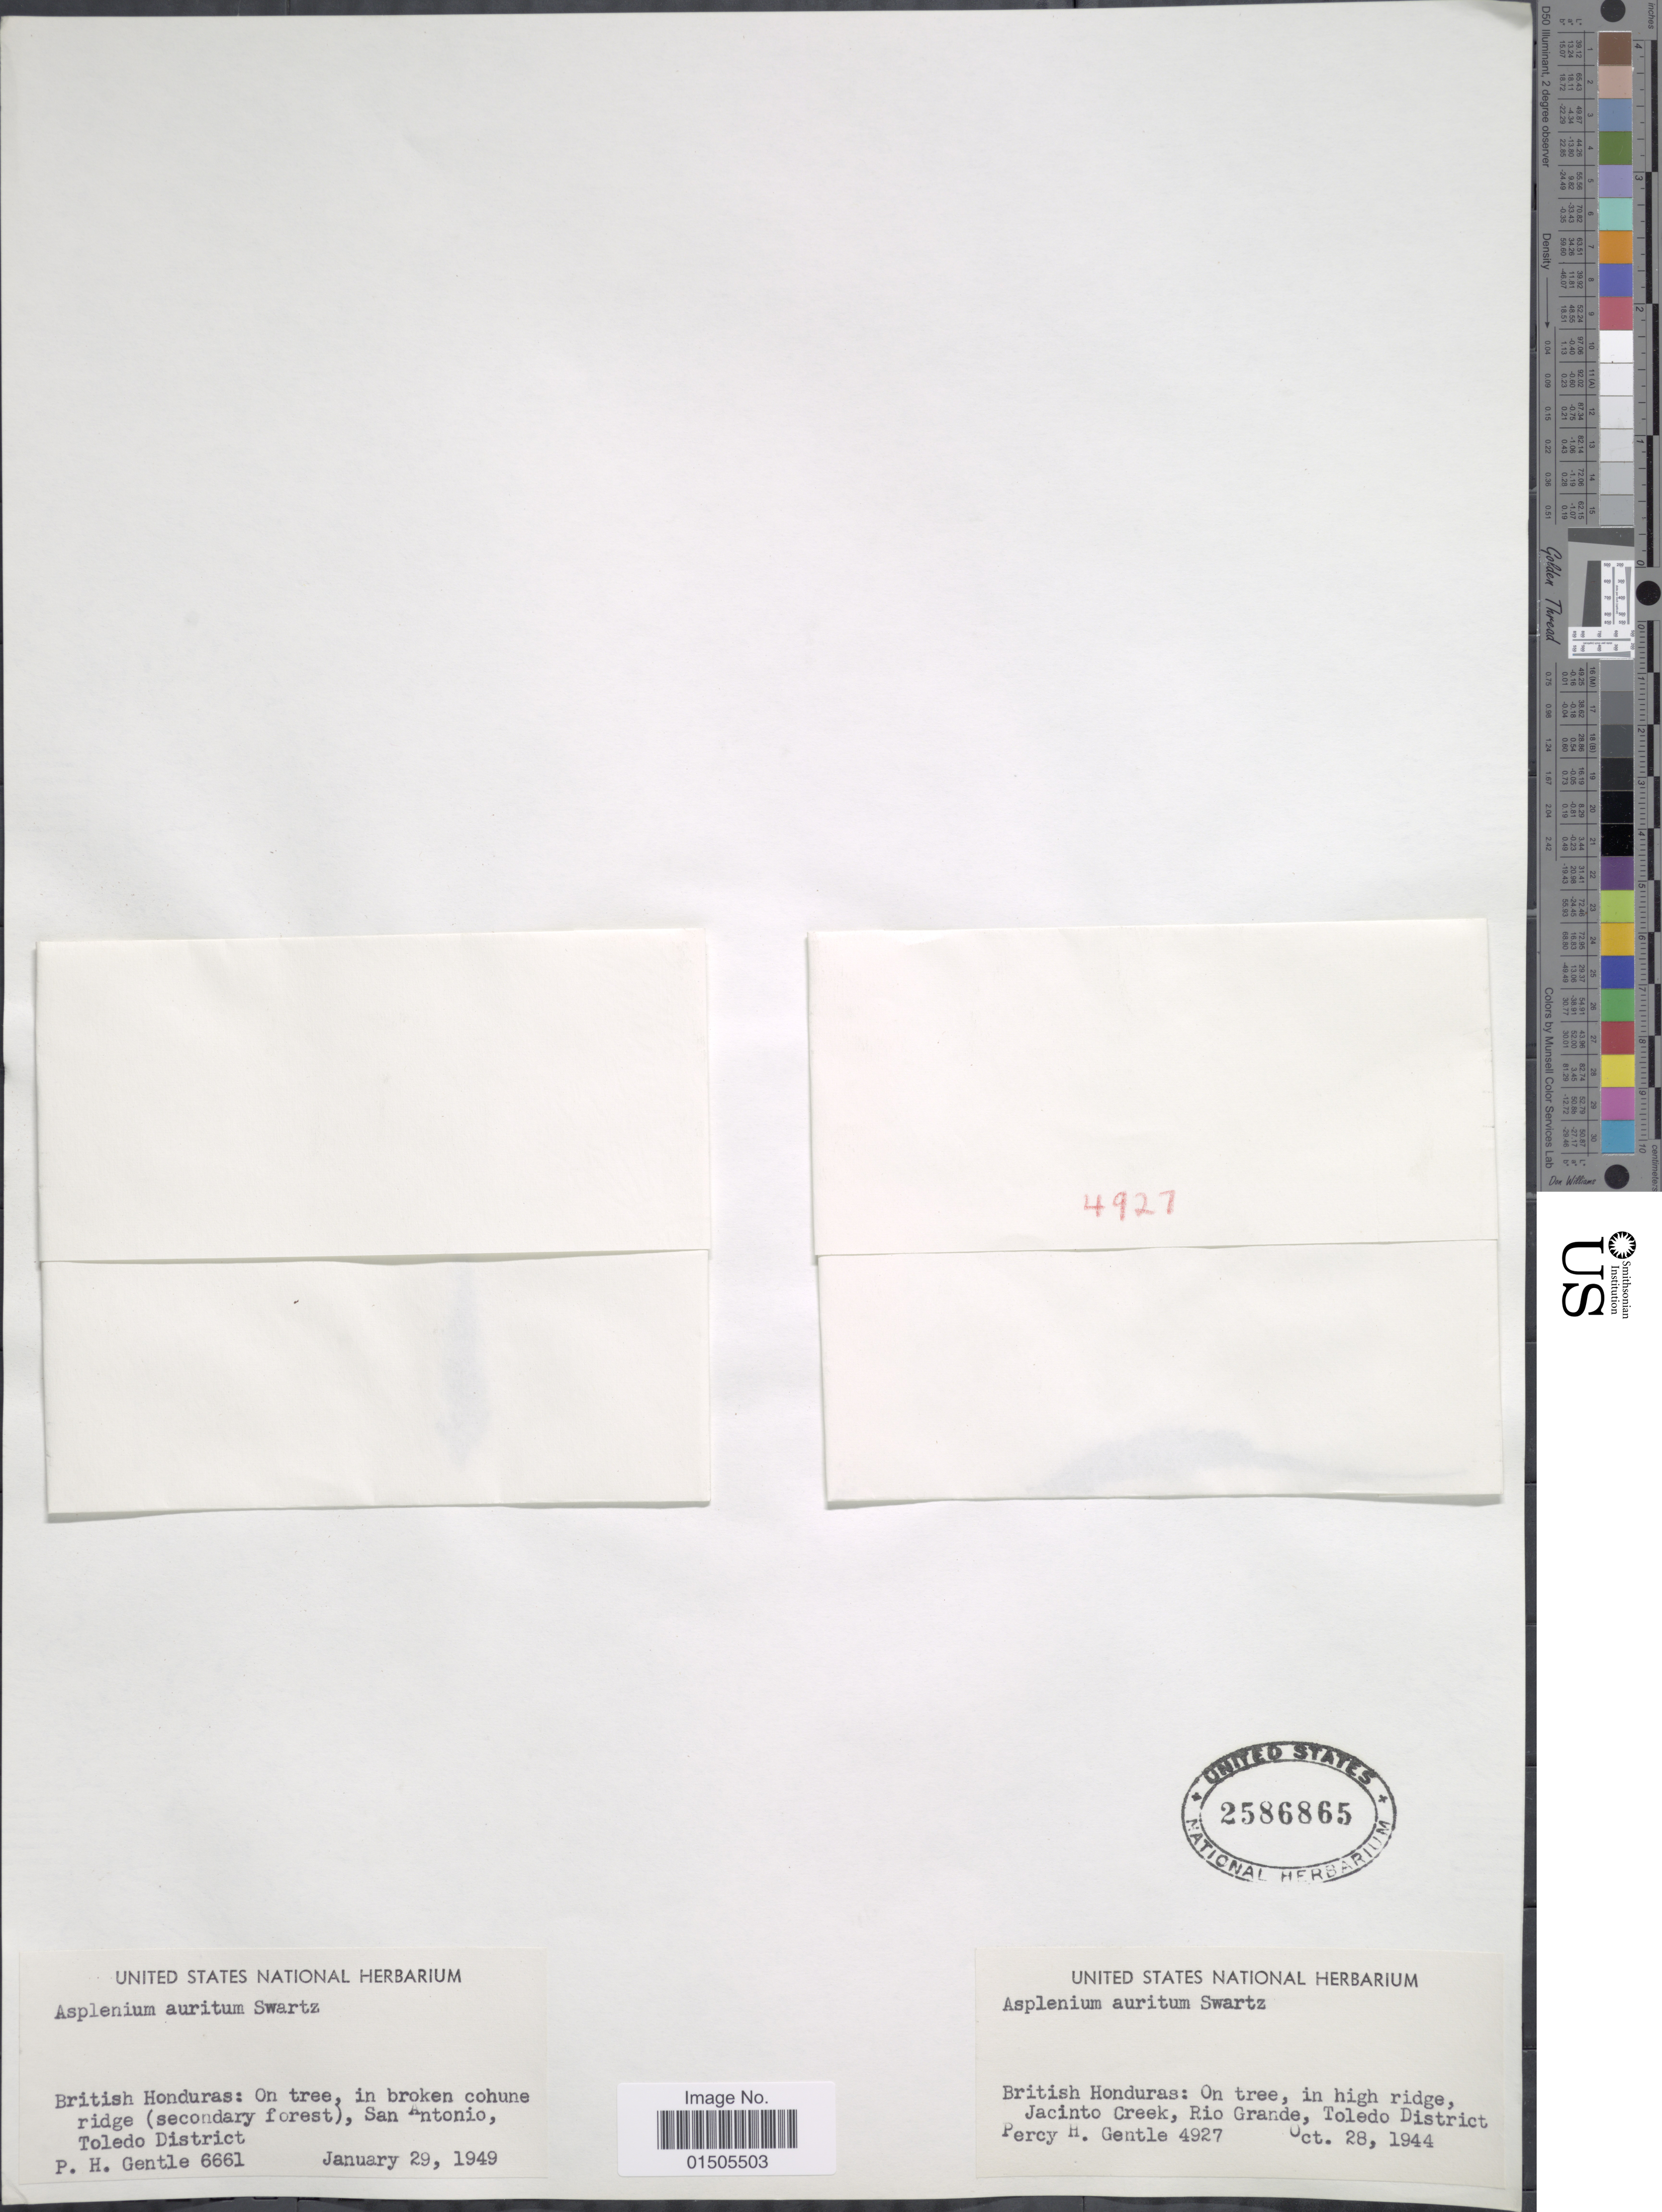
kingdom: Plantae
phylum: Tracheophyta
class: Polypodiopsida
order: Polypodiales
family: Aspleniaceae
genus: Asplenium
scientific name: Asplenium auritum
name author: Sw.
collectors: P. H. Gentle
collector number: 6661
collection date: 1949-01-29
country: Belize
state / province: Toledo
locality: British Honduras: on tree, in broken cohune ridge (secondary forest), San Antonio